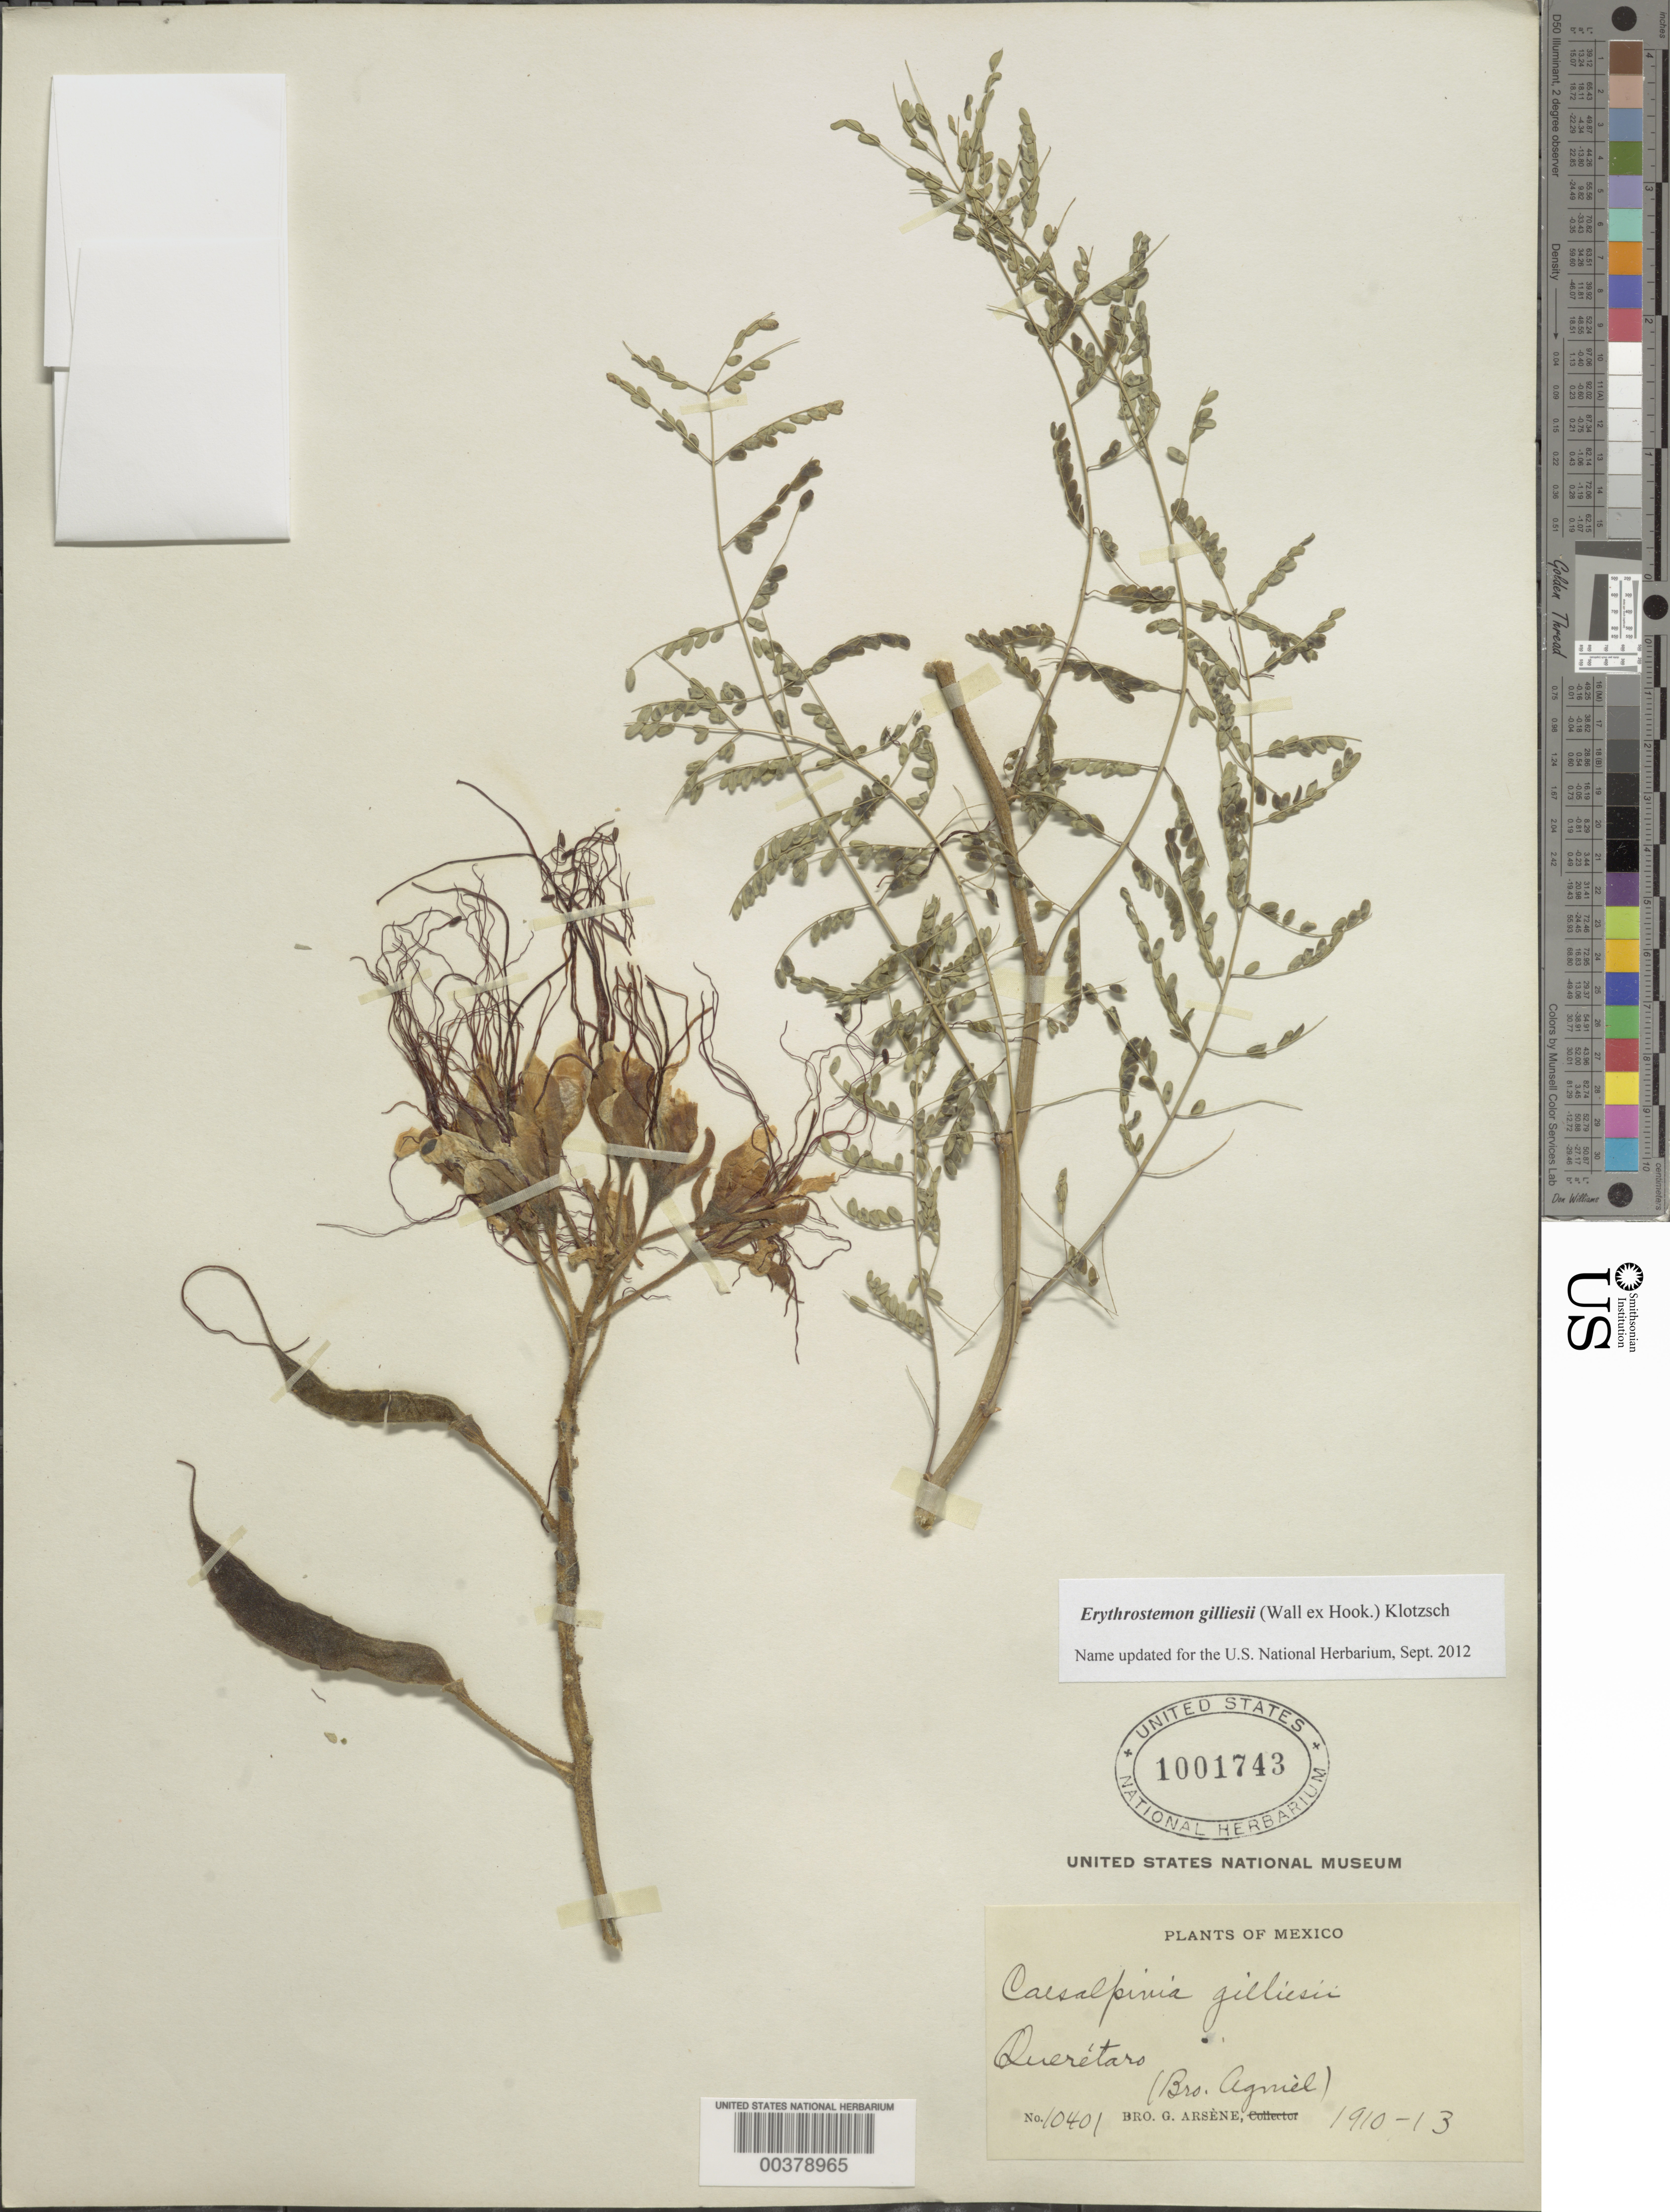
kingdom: Plantae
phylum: Tracheophyta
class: Magnoliopsida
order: Fabales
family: Fabaceae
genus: Erythrostemon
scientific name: Erythrostemon gilliesii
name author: (Hook.) Klotzsch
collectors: Bro. G. Arsène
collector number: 10401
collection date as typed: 1910 to -- -- 1913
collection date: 1910/1913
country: Mexico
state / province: Querétaro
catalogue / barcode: US 1001743